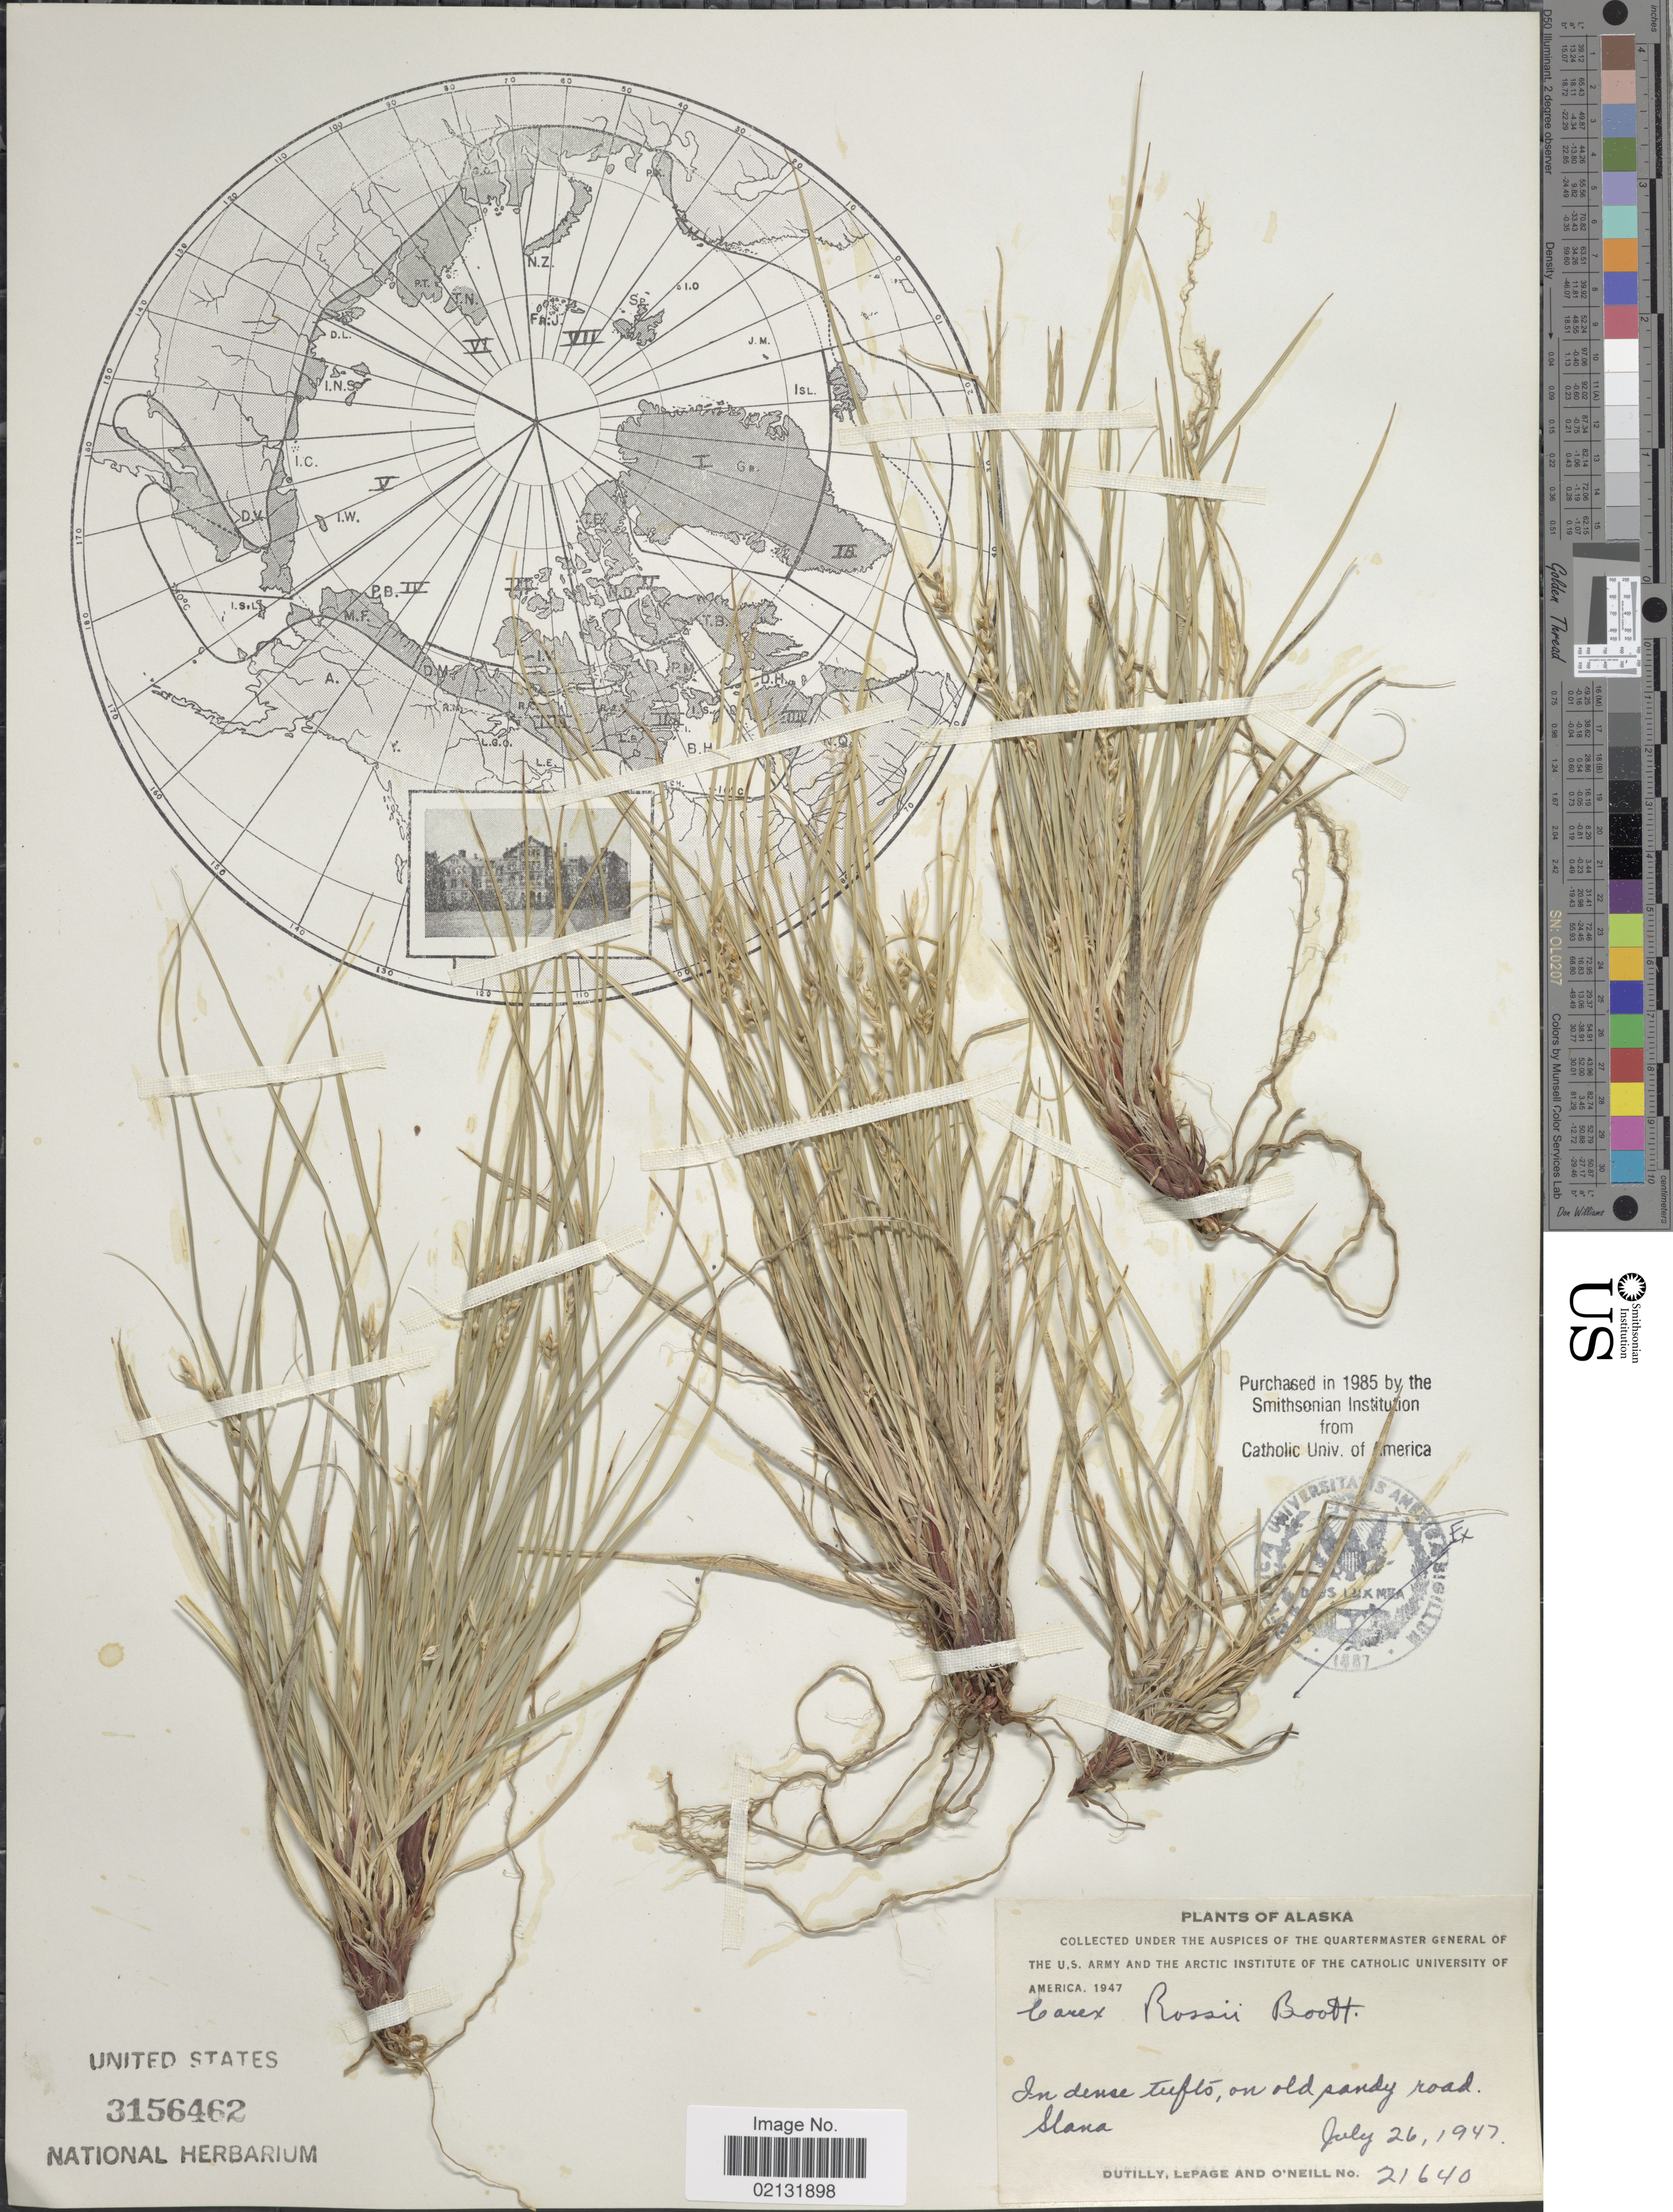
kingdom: Plantae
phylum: Tracheophyta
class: Liliopsida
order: Poales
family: Cyperaceae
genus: Carex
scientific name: Carex rossii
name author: Boott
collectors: -. Dutilly, -. LePage & O' Neill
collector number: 21640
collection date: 1947-07-26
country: United States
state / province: Alaska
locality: In dense tufts, on old sandy road Slana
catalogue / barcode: US 3156462